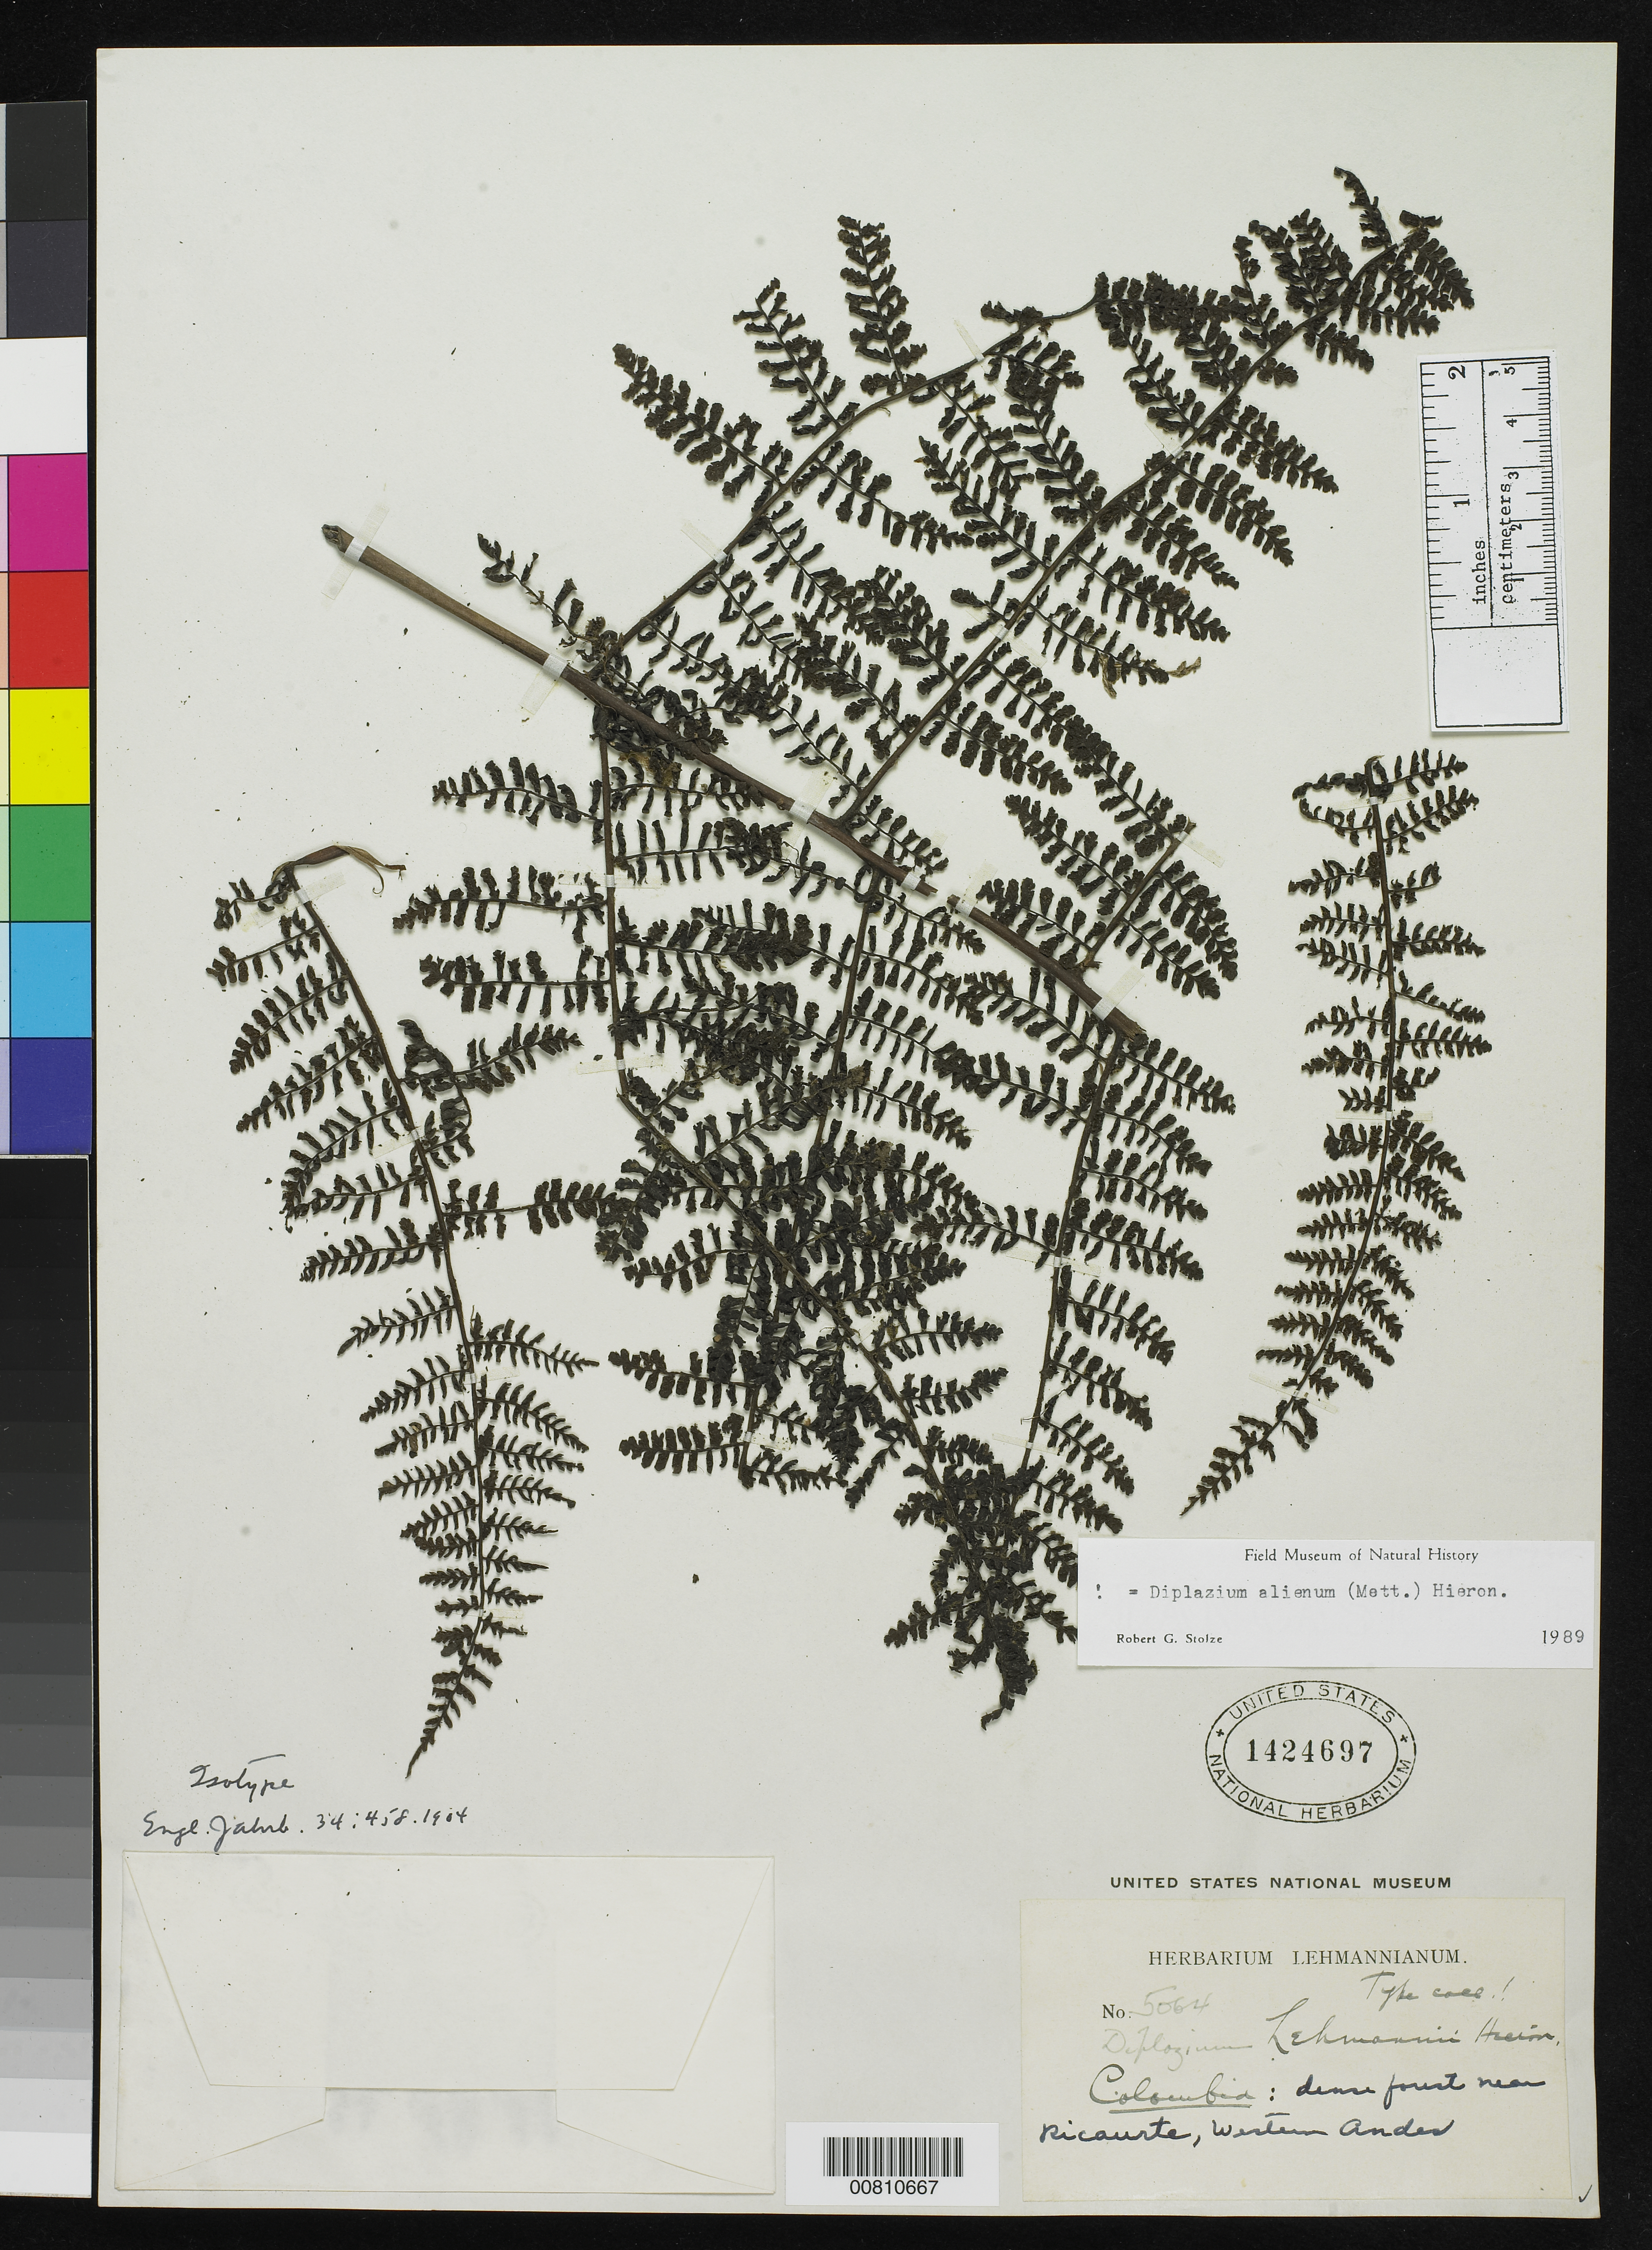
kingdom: Plantae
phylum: Tracheophyta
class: Polypodiopsida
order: Polypodiales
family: Athyriaceae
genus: Diplazium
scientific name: Diplazium lehmannii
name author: Hieron.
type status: Isotype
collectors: F. C. Lehmann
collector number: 5064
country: Colombia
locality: Cuaiquer, Tiqueres.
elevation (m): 100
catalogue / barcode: US 1424697